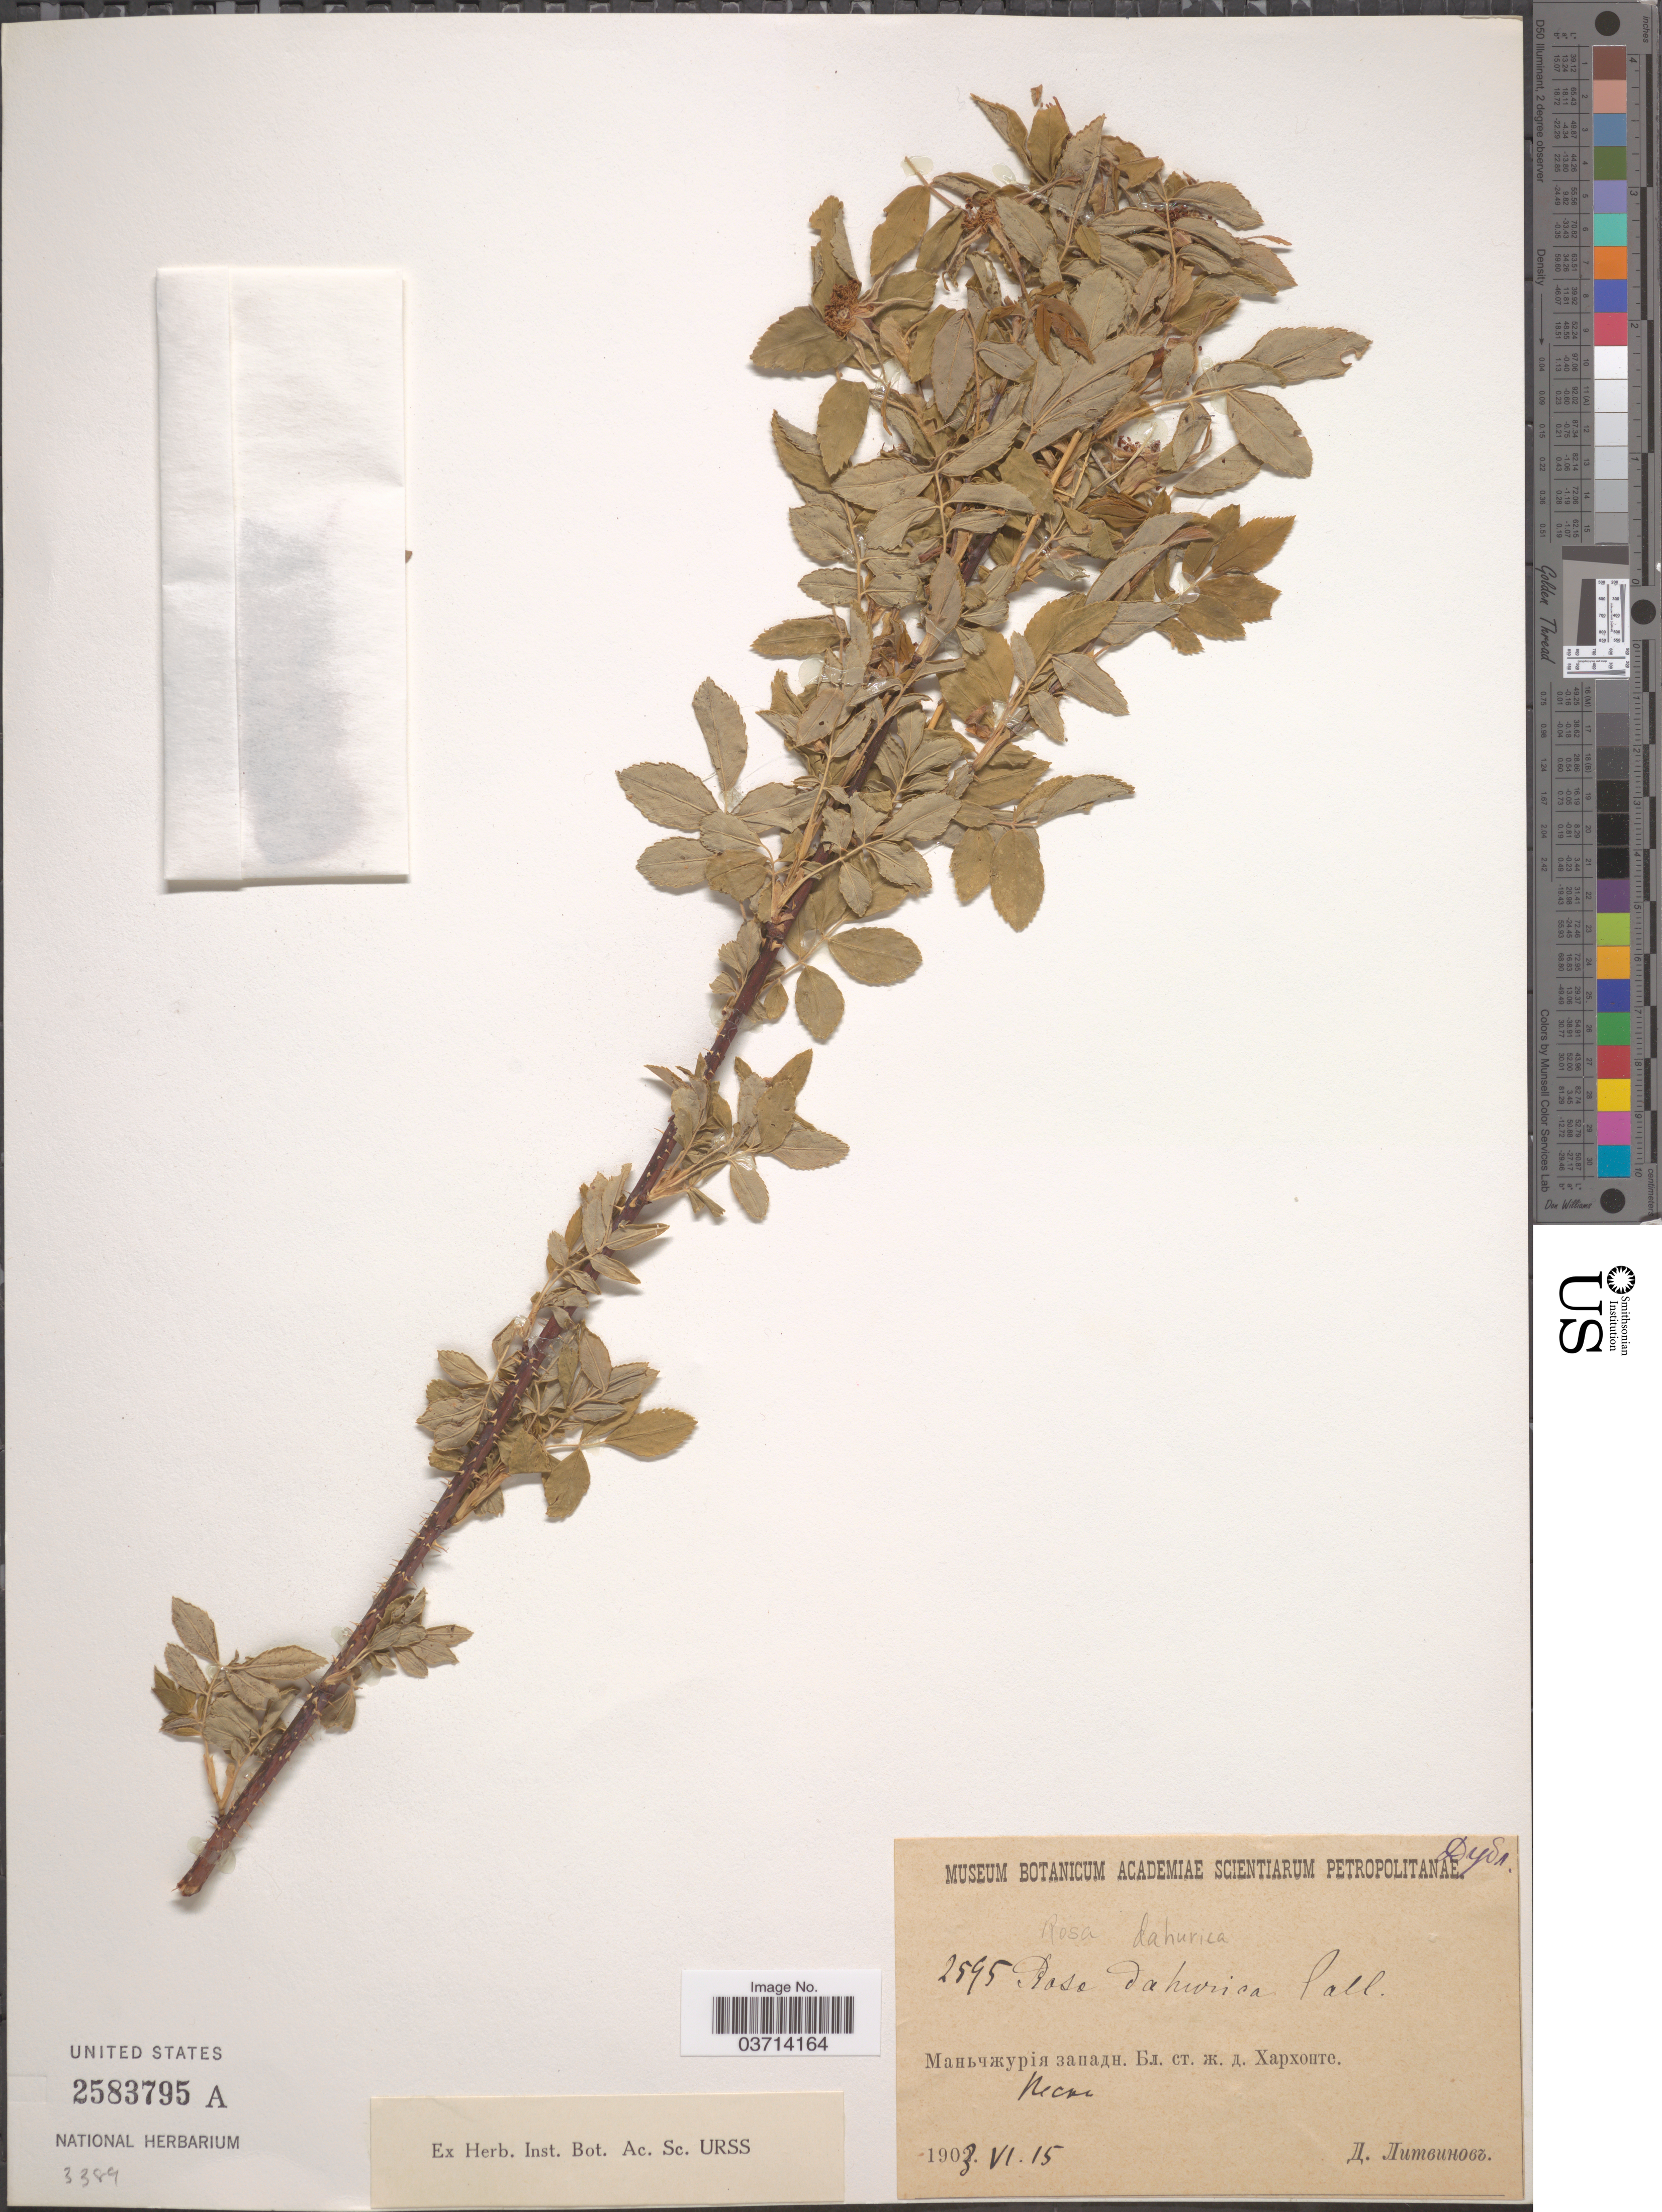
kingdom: Plantae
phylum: Tracheophyta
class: Magnoliopsida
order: Rosales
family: Rosaceae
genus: Rosa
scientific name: Rosa dahurica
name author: Pall.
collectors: D. Litvinov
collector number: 2595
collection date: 1903-06-15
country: China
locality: Manchuria, Rail Road Station Kharkhonte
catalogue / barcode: US 2583795A